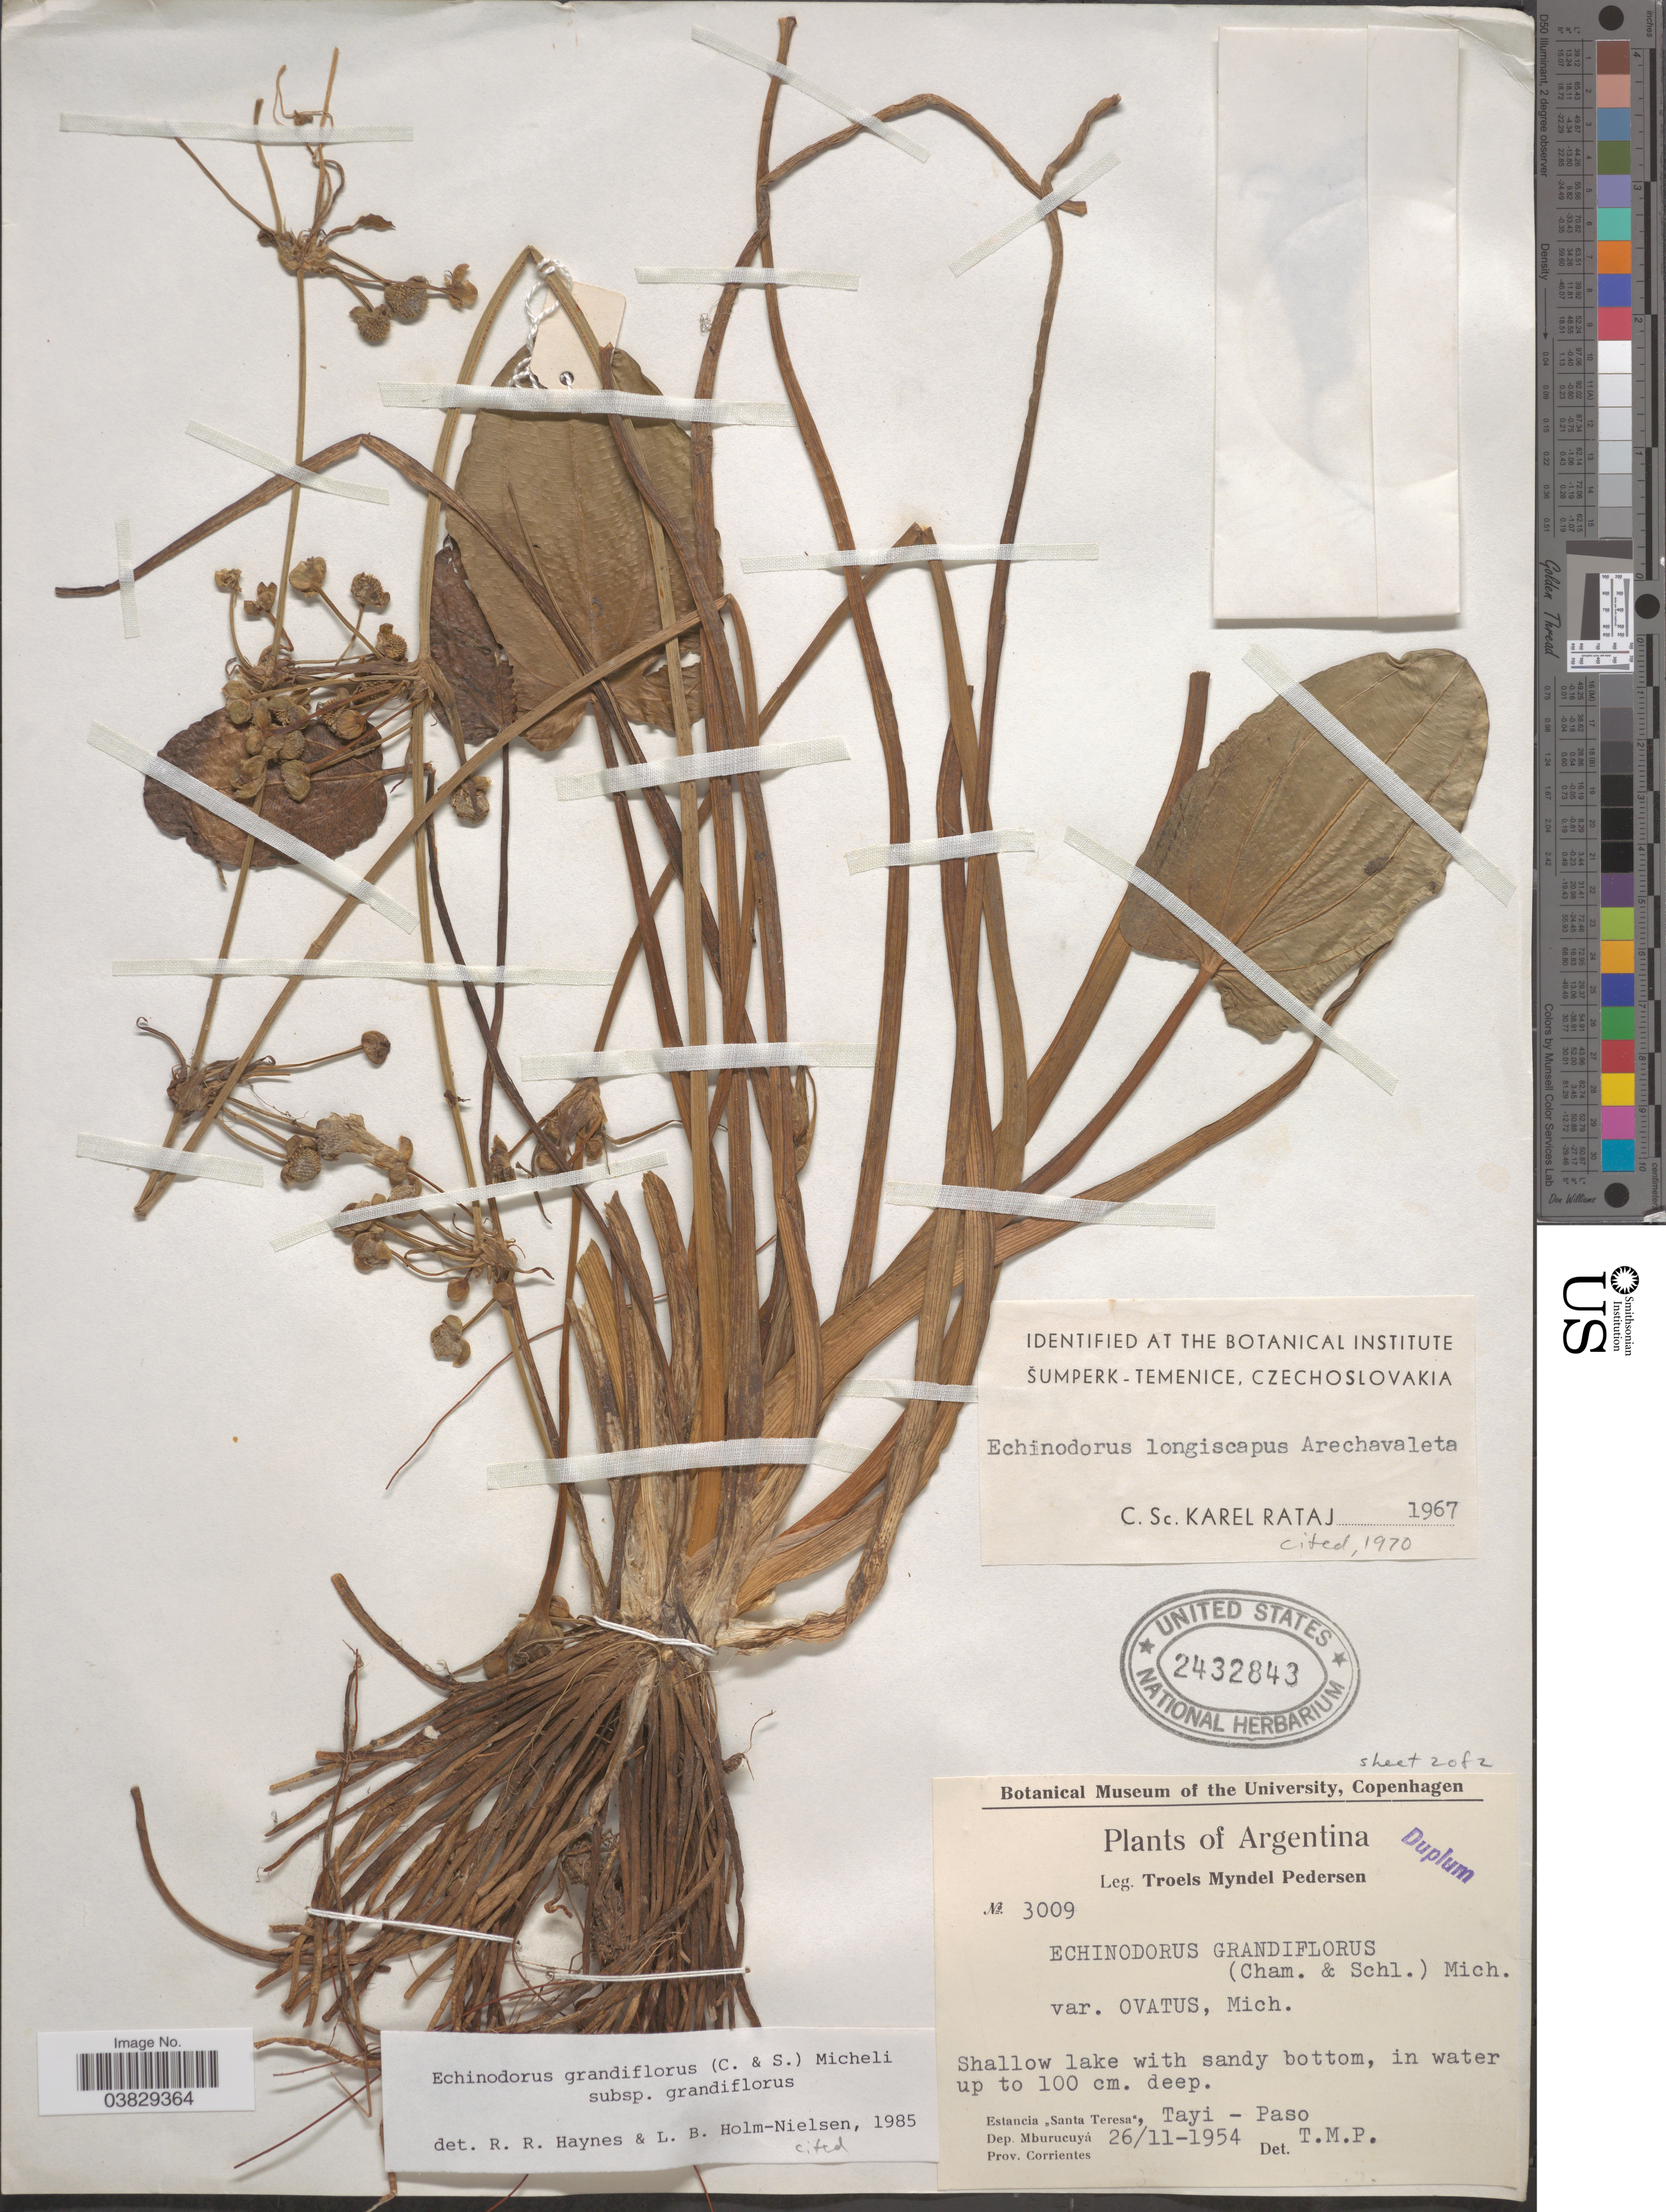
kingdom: Plantae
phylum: Tracheophyta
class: Liliopsida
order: Alismatales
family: Alismataceae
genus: Echinodorus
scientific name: Echinodorus grandiflorus subsp. grandiflorus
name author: (Cham. & Schltdl.) Micheli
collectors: T. Pederson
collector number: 3009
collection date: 1954-11-26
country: Argentina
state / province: Corrientes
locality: Estancia "Santa Teresa", Tayi - Paso. Dep. Mburucuyá.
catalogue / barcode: US 2432843